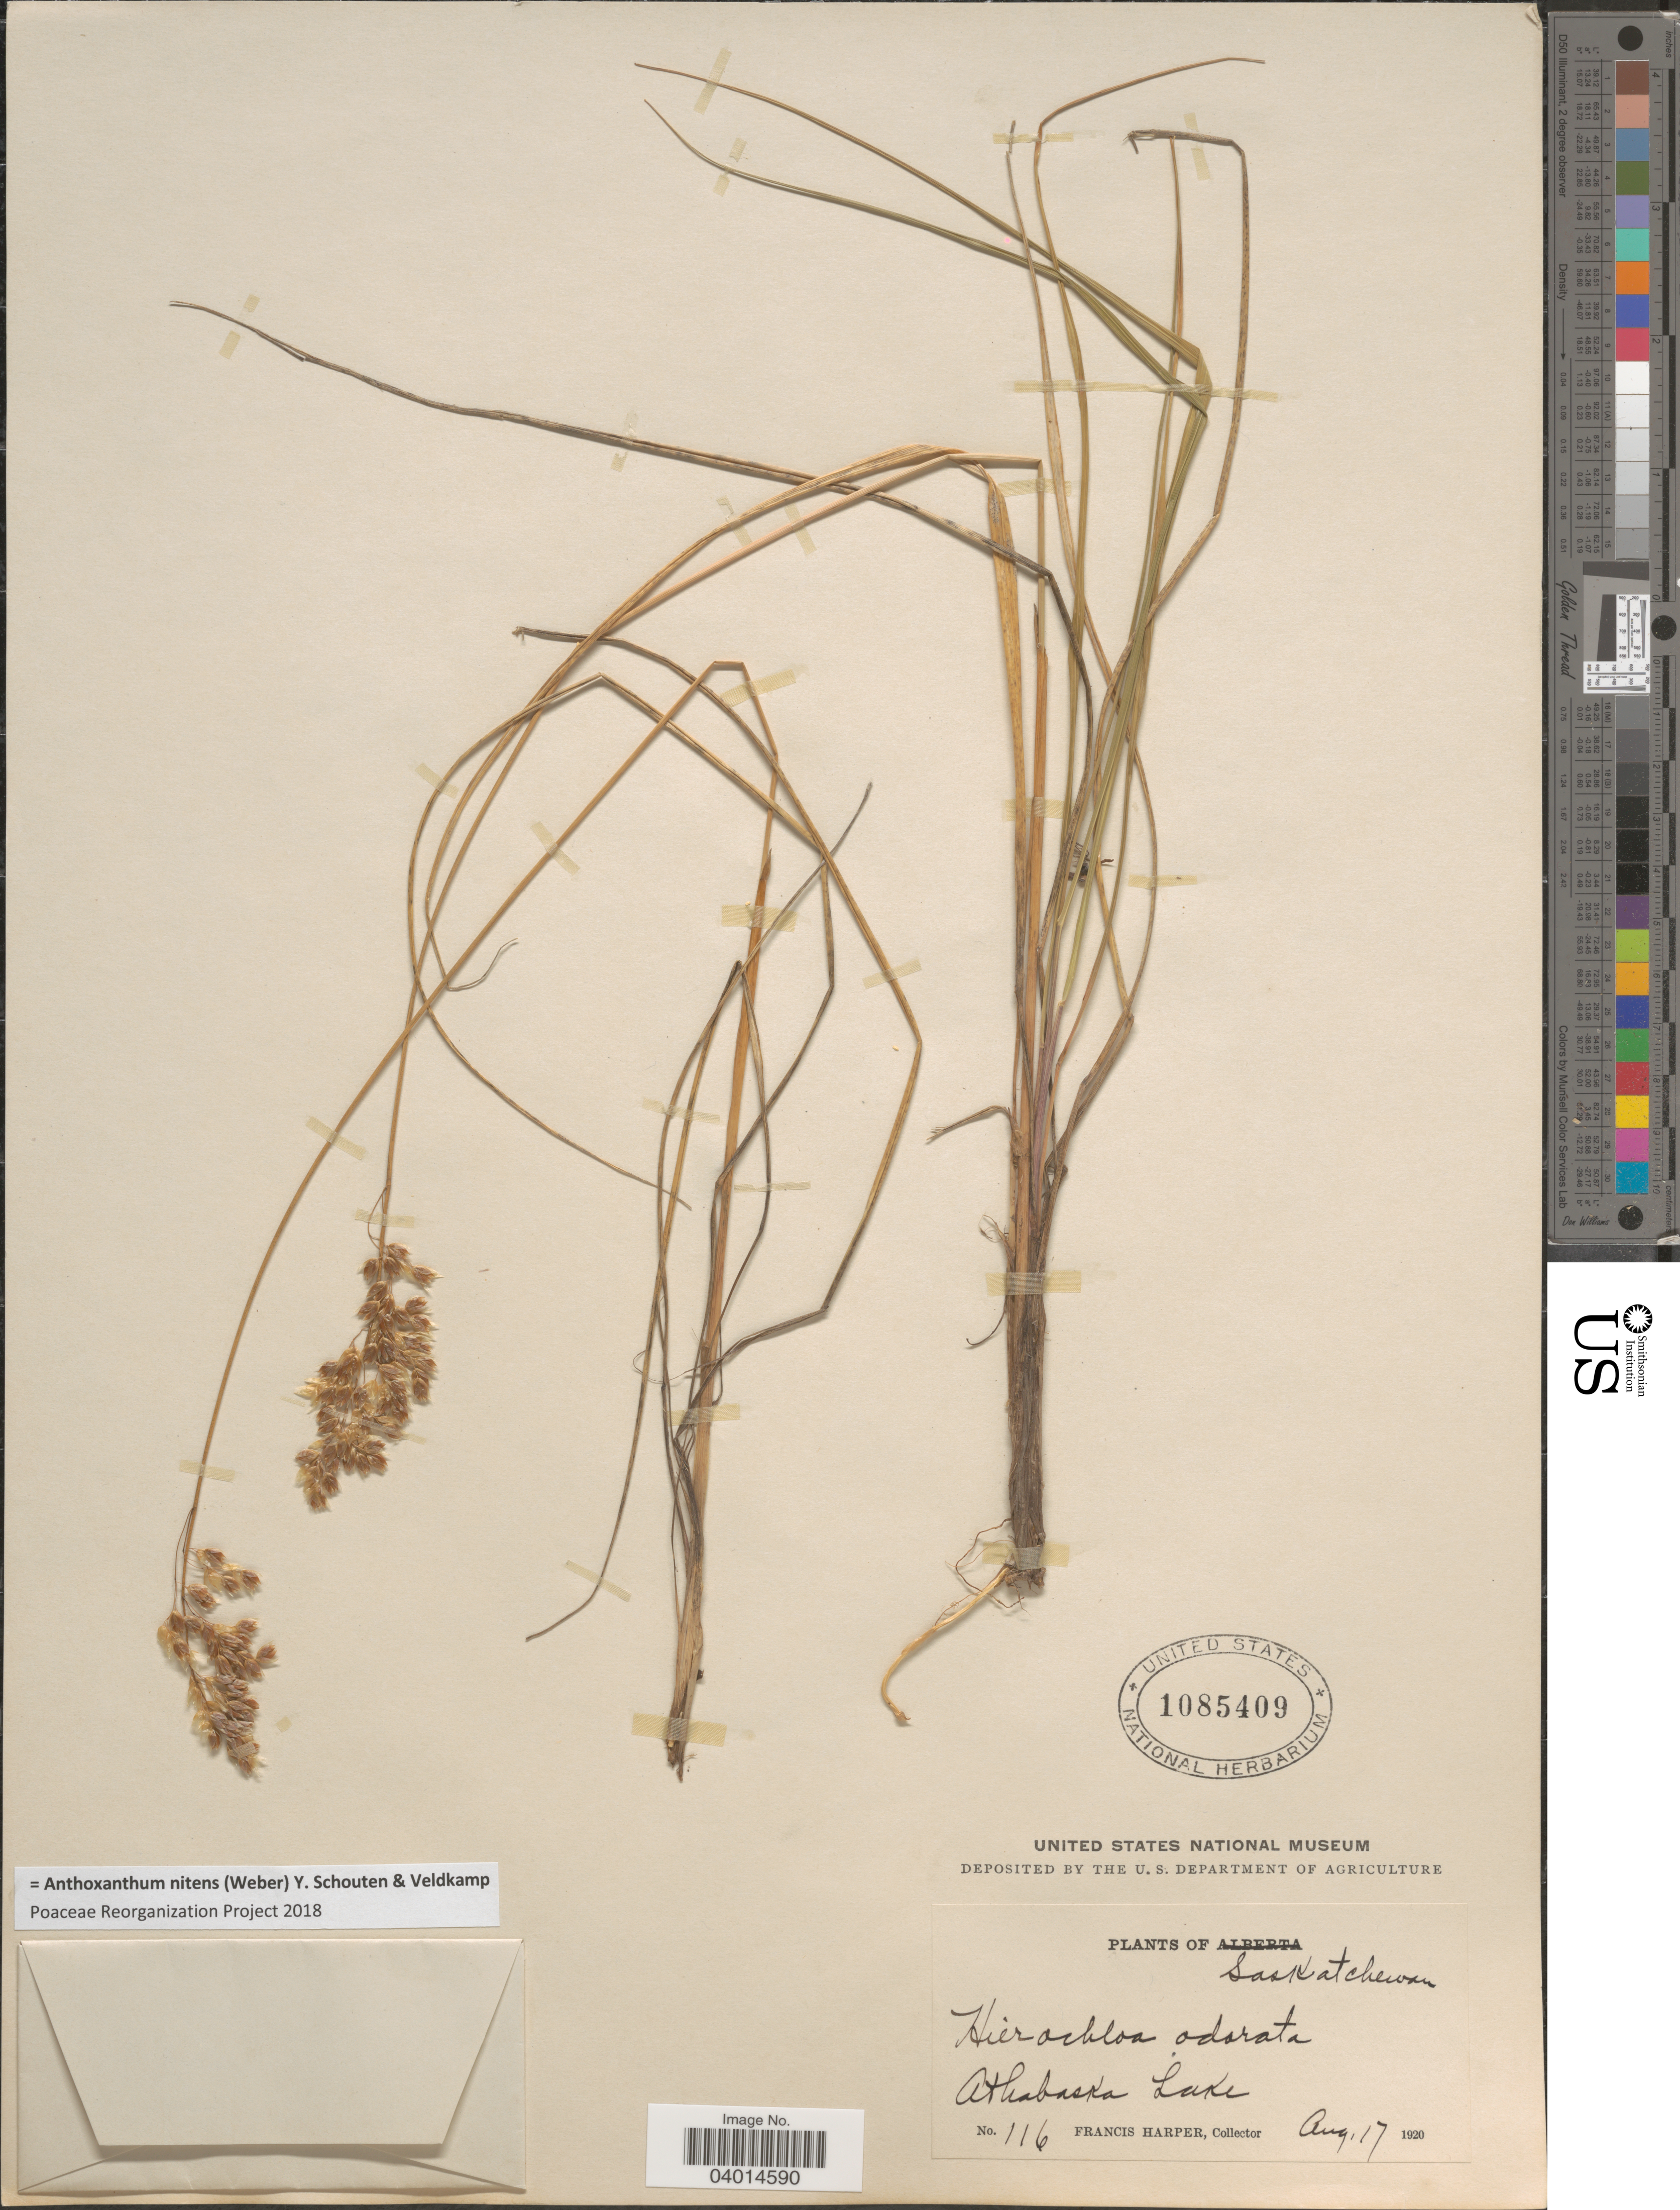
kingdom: Plantae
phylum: Tracheophyta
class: Liliopsida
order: Poales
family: Poaceae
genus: Anthoxanthum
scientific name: Anthoxanthum nitens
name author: (G.H. Weber) R.T.A. Schouten & Veldkamp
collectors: F. Harper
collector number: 116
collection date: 1920-08-17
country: Canada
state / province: Saskatchewan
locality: Athabaska Lake.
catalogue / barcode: US 1085409